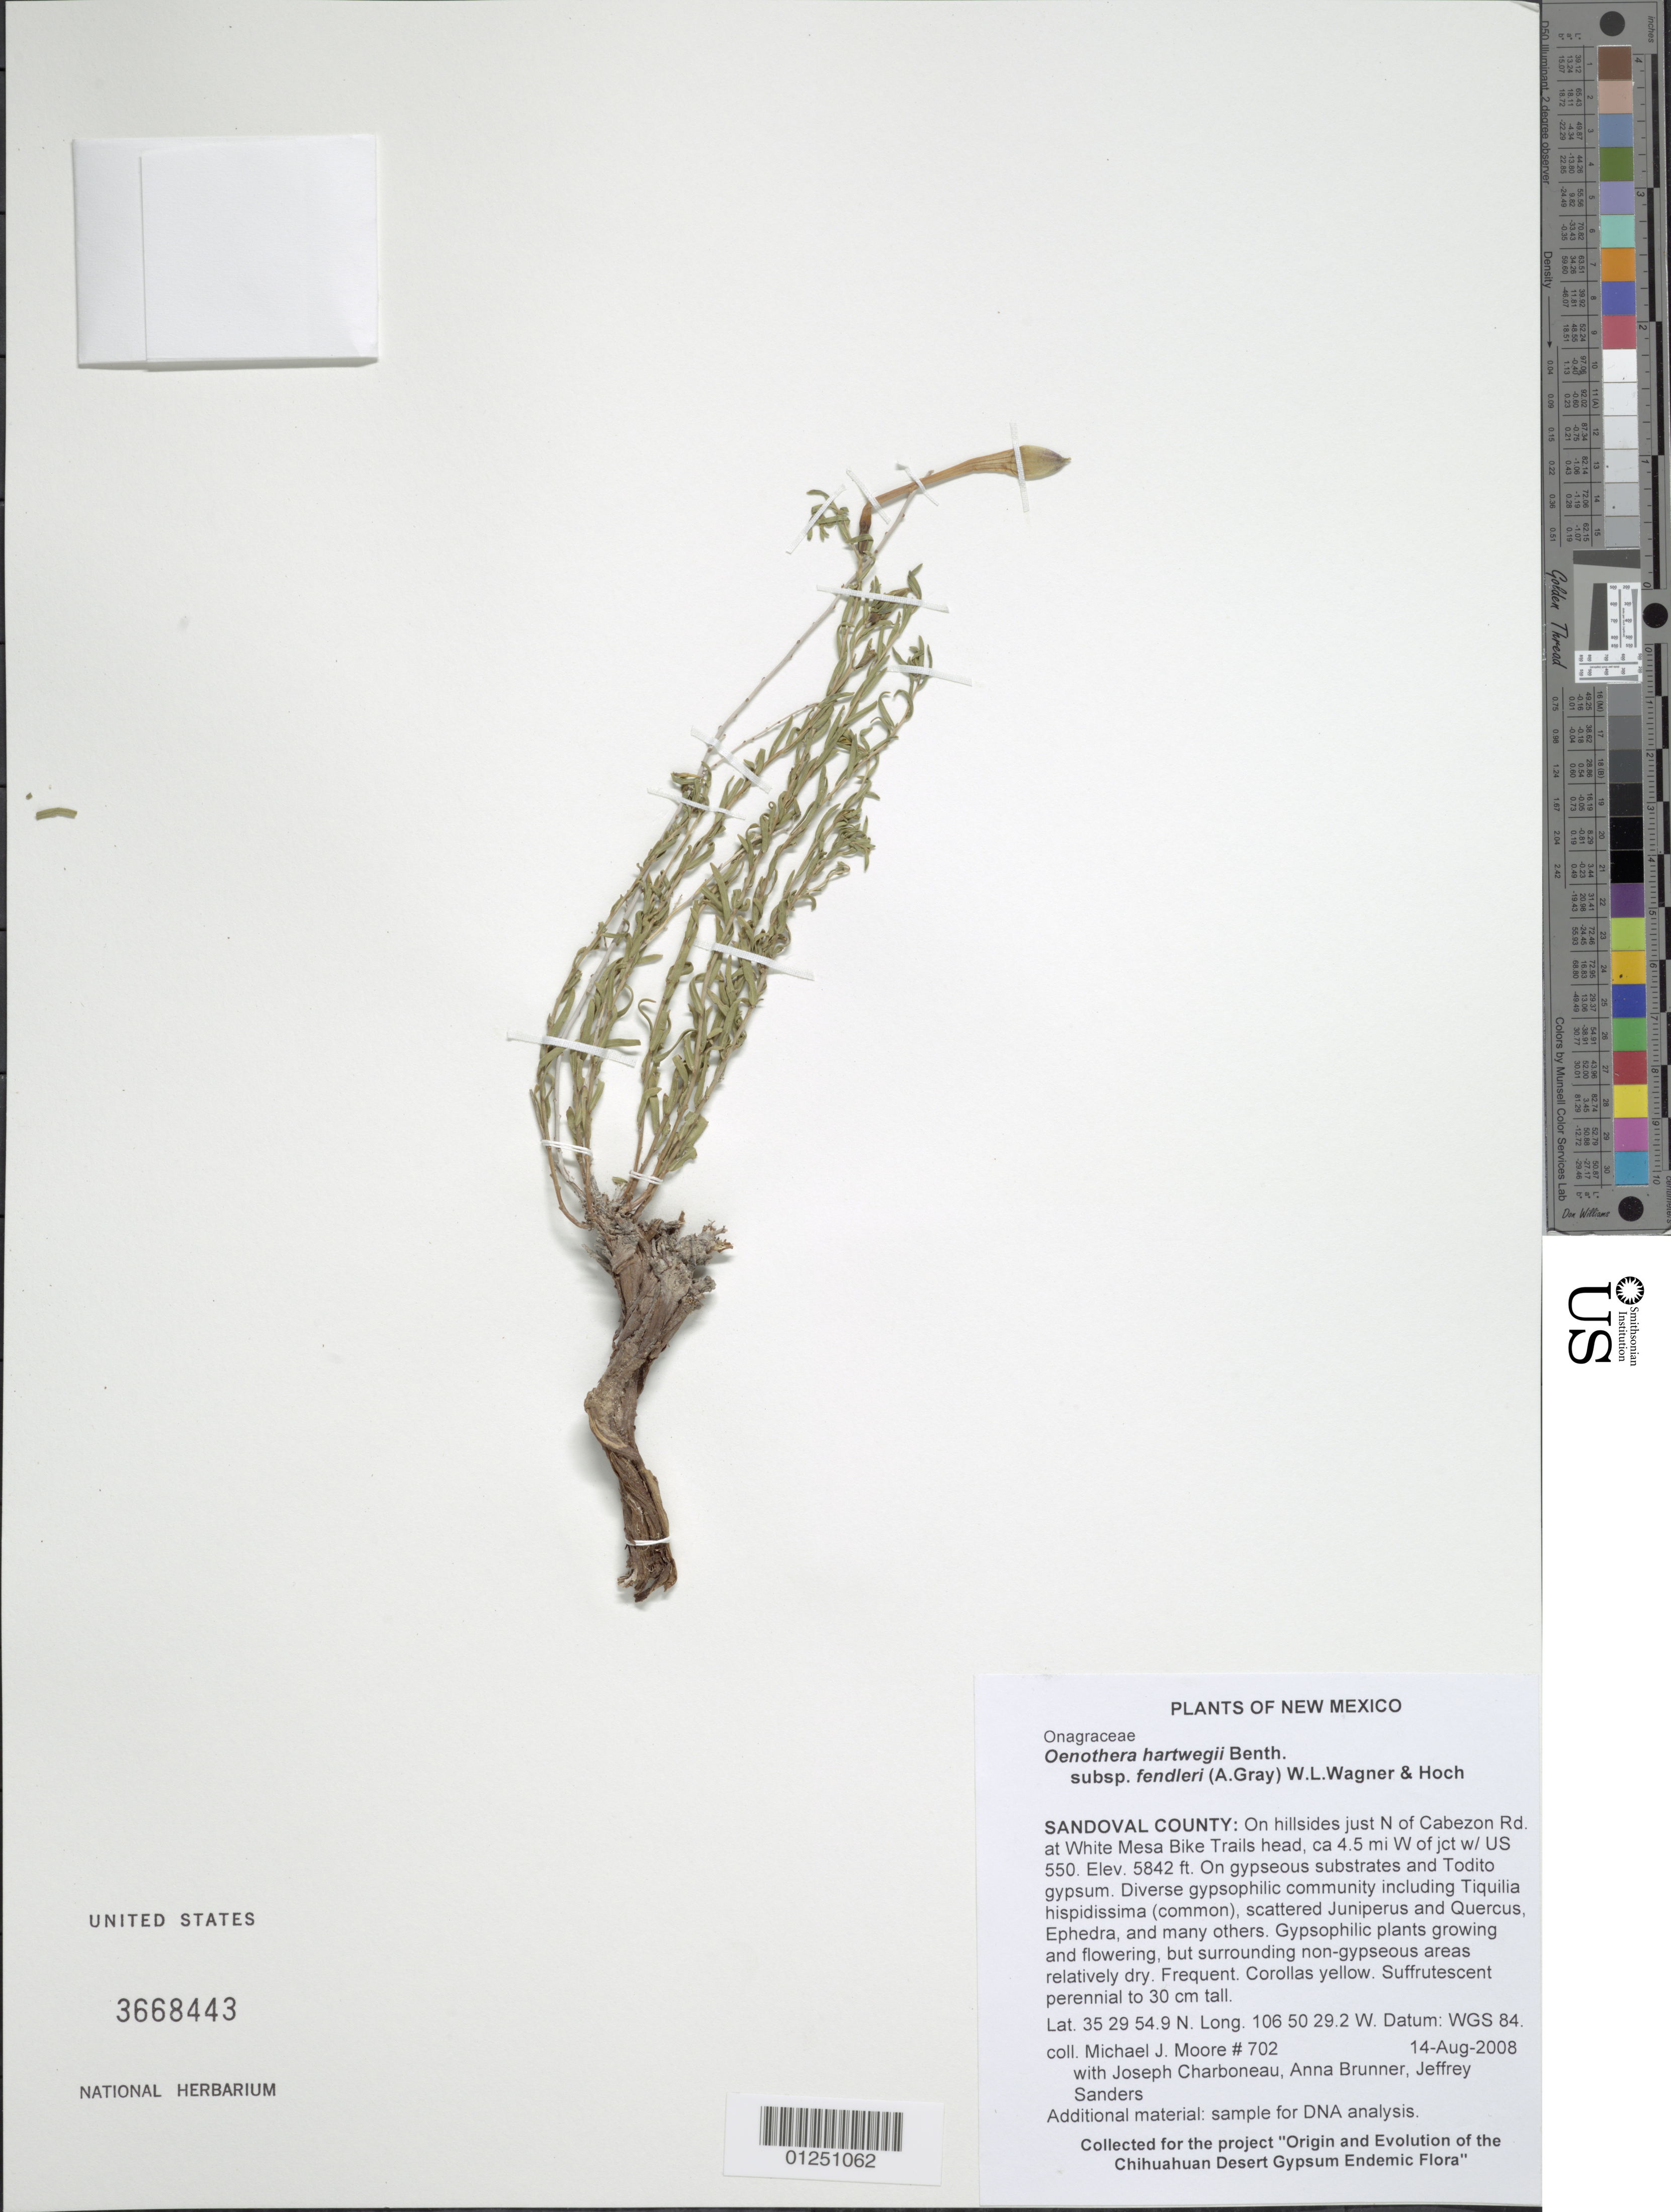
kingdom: Plantae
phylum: Tracheophyta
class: Magnoliopsida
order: Myrtales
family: Onagraceae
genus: Oenothera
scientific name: Oenothera hartwegii subsp. fendleri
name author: (A. Gray) W.L. Wagner & Hoch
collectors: M. J. Moore, J. L. M. Charboneau, A. Brunner & J. Sanders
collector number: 702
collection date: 2004-08-13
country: United States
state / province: New Mexico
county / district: Sandoval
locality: On hillsides just N of Cabezon Rd. at White Mesa Bike Trails head, ca 4.5 mi W of jct w/ US 550.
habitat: On gypseous substrates and Todito gypsum. Diverse gypsophilic community including Tiquilia hispidissima (common), scattered Juniperus and Quercus, Ephedra, and many others. Gypsophilic plants growing and flowering, but surrounding non-gypseous areas rel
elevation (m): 1781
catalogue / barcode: US 3668443